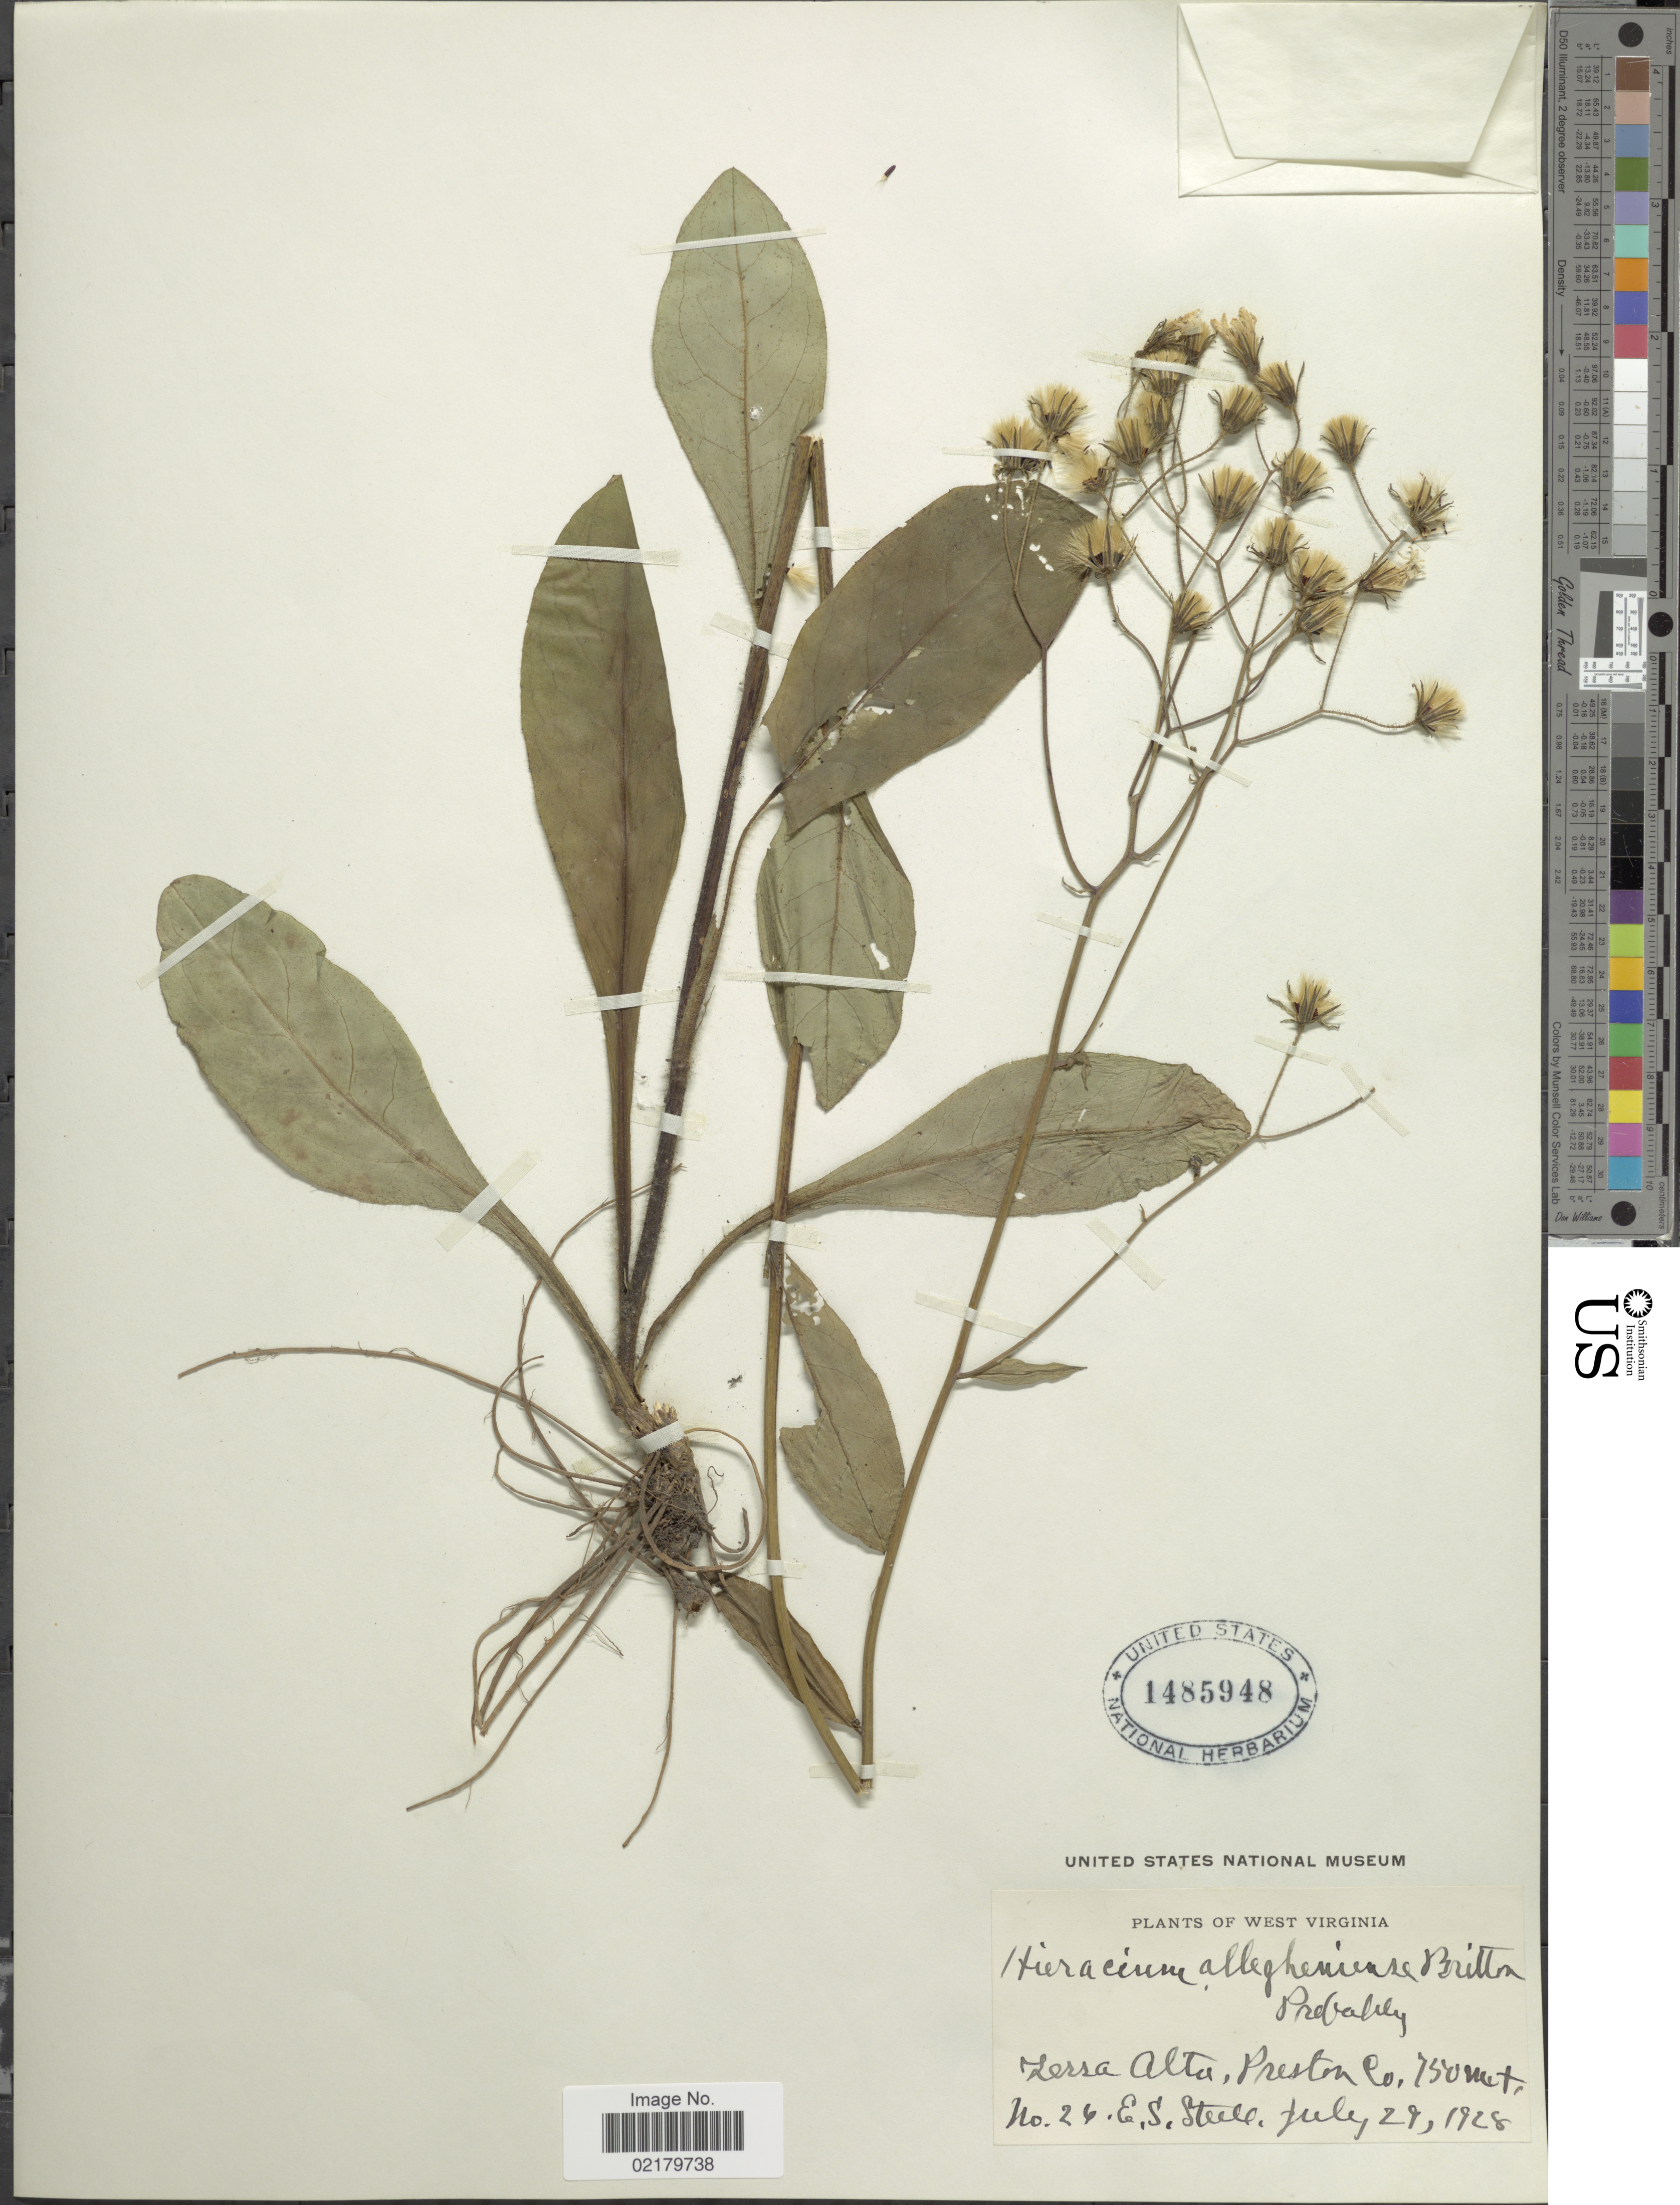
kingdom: Plantae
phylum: Tracheophyta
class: Magnoliopsida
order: Asterales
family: Asteraceae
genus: Hieracium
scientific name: Hieracium x alleghaniense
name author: Britton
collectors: E. Steele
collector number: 24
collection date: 1928-07-29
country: United States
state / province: West Virginia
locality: Probably, Serra Alta, Preston Co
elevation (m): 750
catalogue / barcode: US 1485948